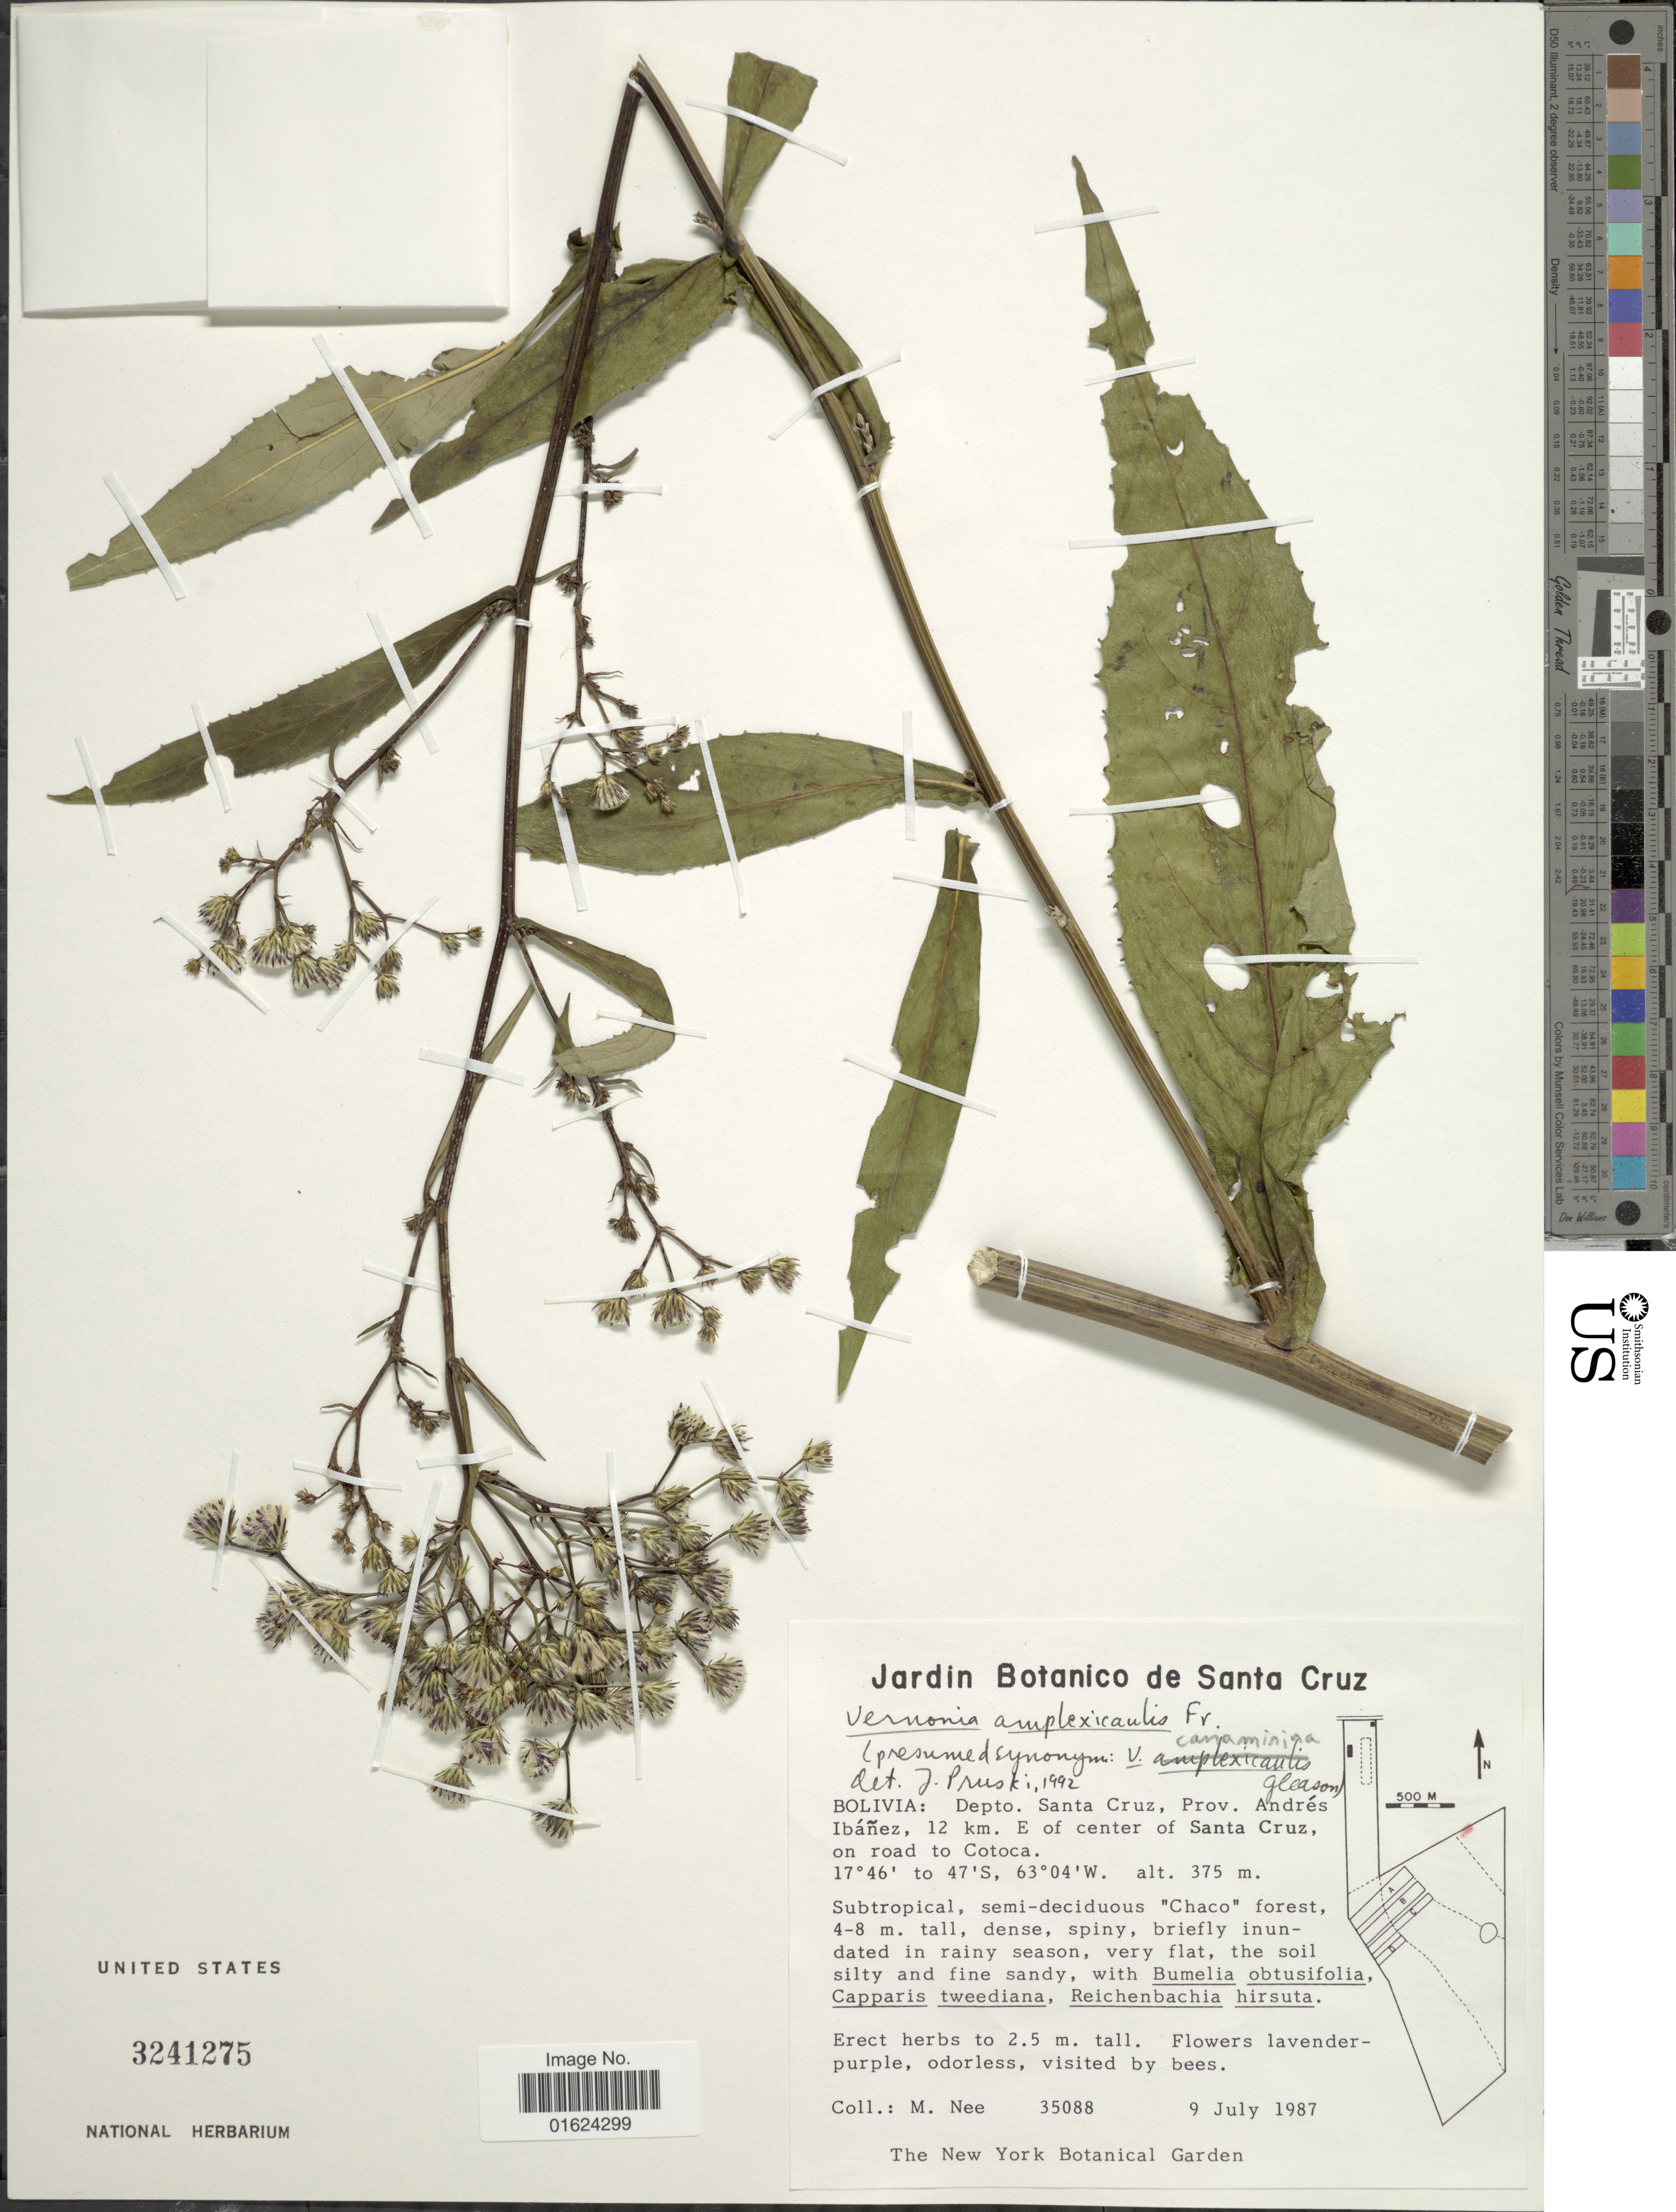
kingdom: Plantae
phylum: Tracheophyta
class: Magnoliopsida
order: Asterales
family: Asteraceae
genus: Vernonanthura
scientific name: Vernonanthura amplexicaulis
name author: (R.E. Fr.) H. Rob.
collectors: M. Nee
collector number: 35088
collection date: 1987-07-09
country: Bolivia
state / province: Santa Cruz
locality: Bolivia: Depto.Santa Cruz. Prov. Andres Ibanez, 12 km. E of center of Santa Cruz on road to Cotoca.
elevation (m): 375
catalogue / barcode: US 3241275